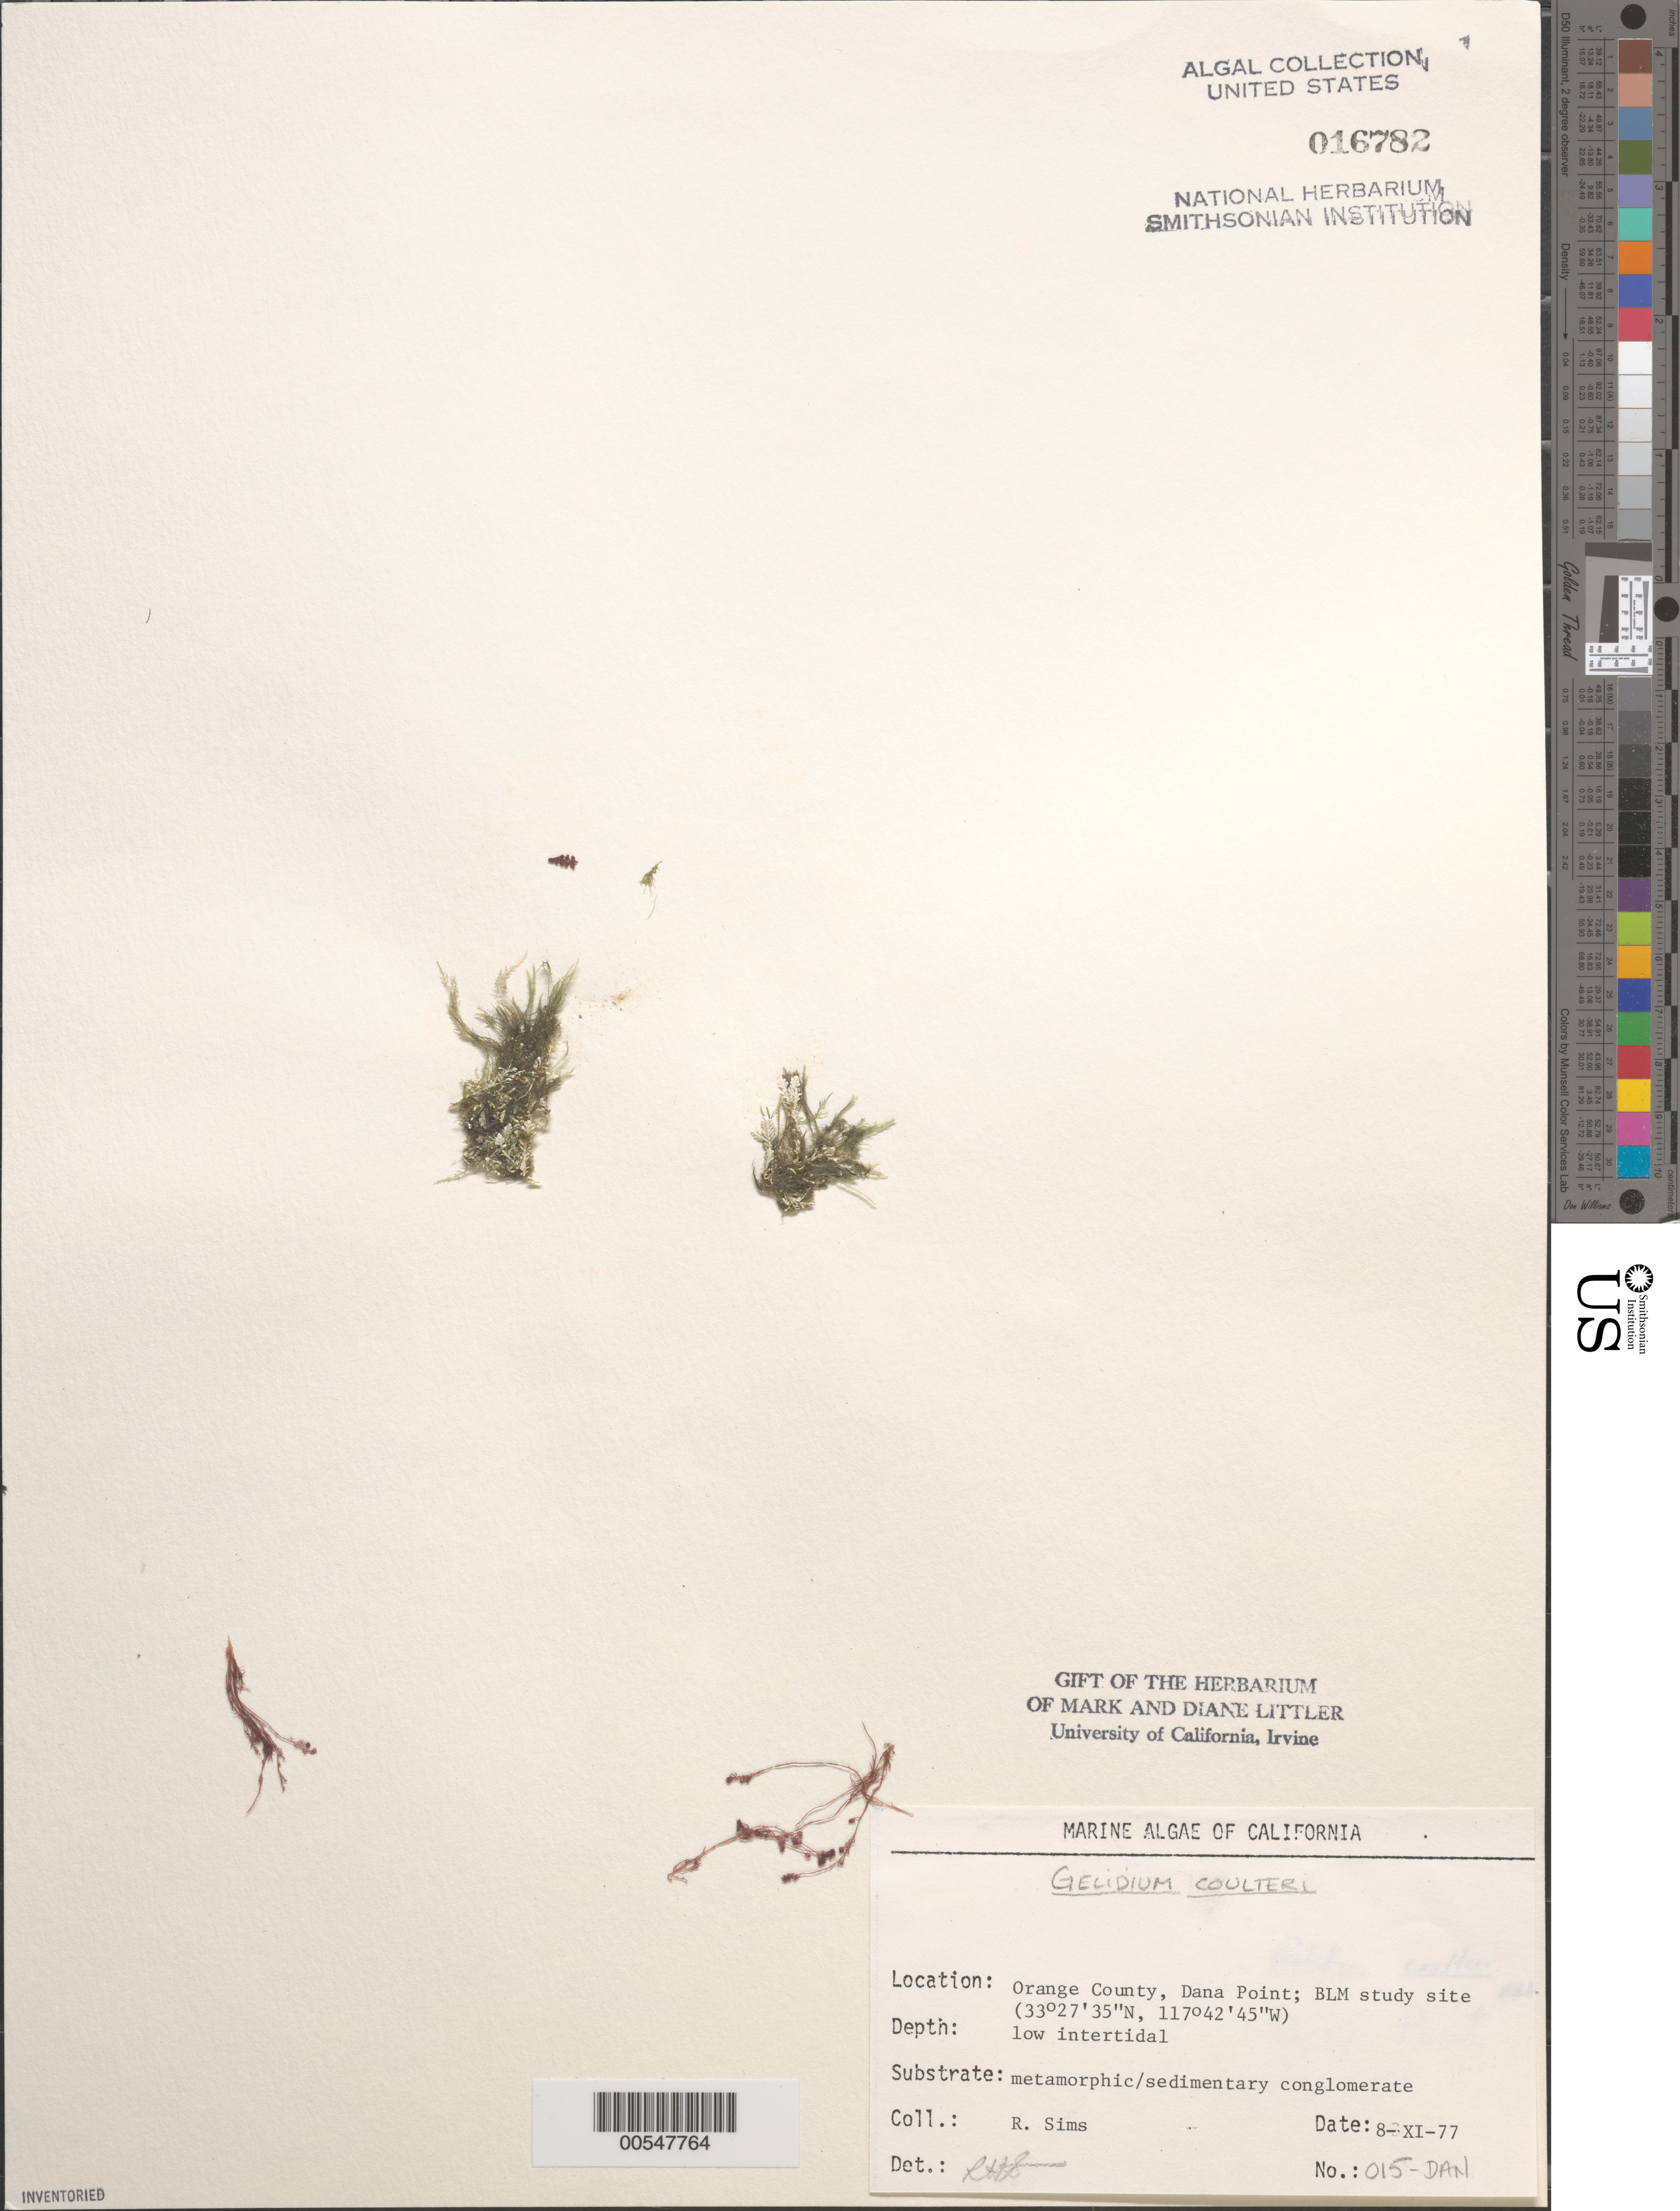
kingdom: Plantae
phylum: Rhodophyta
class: Florideophyceae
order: Gelidiales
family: Gelidiaceae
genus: Gelidium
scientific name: Gelidium coulteri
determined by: Sims, Robert H.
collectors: R. H. Sims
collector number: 015-dan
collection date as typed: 08 Nov 1977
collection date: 1977-11-08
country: United States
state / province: California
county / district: Orange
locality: Dana Point, 1 km north of marina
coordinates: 33 27'35"N, 117 42'45"W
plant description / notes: BLM-SOCALBIGHT Rocky Intertidal Survey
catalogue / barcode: US 16782